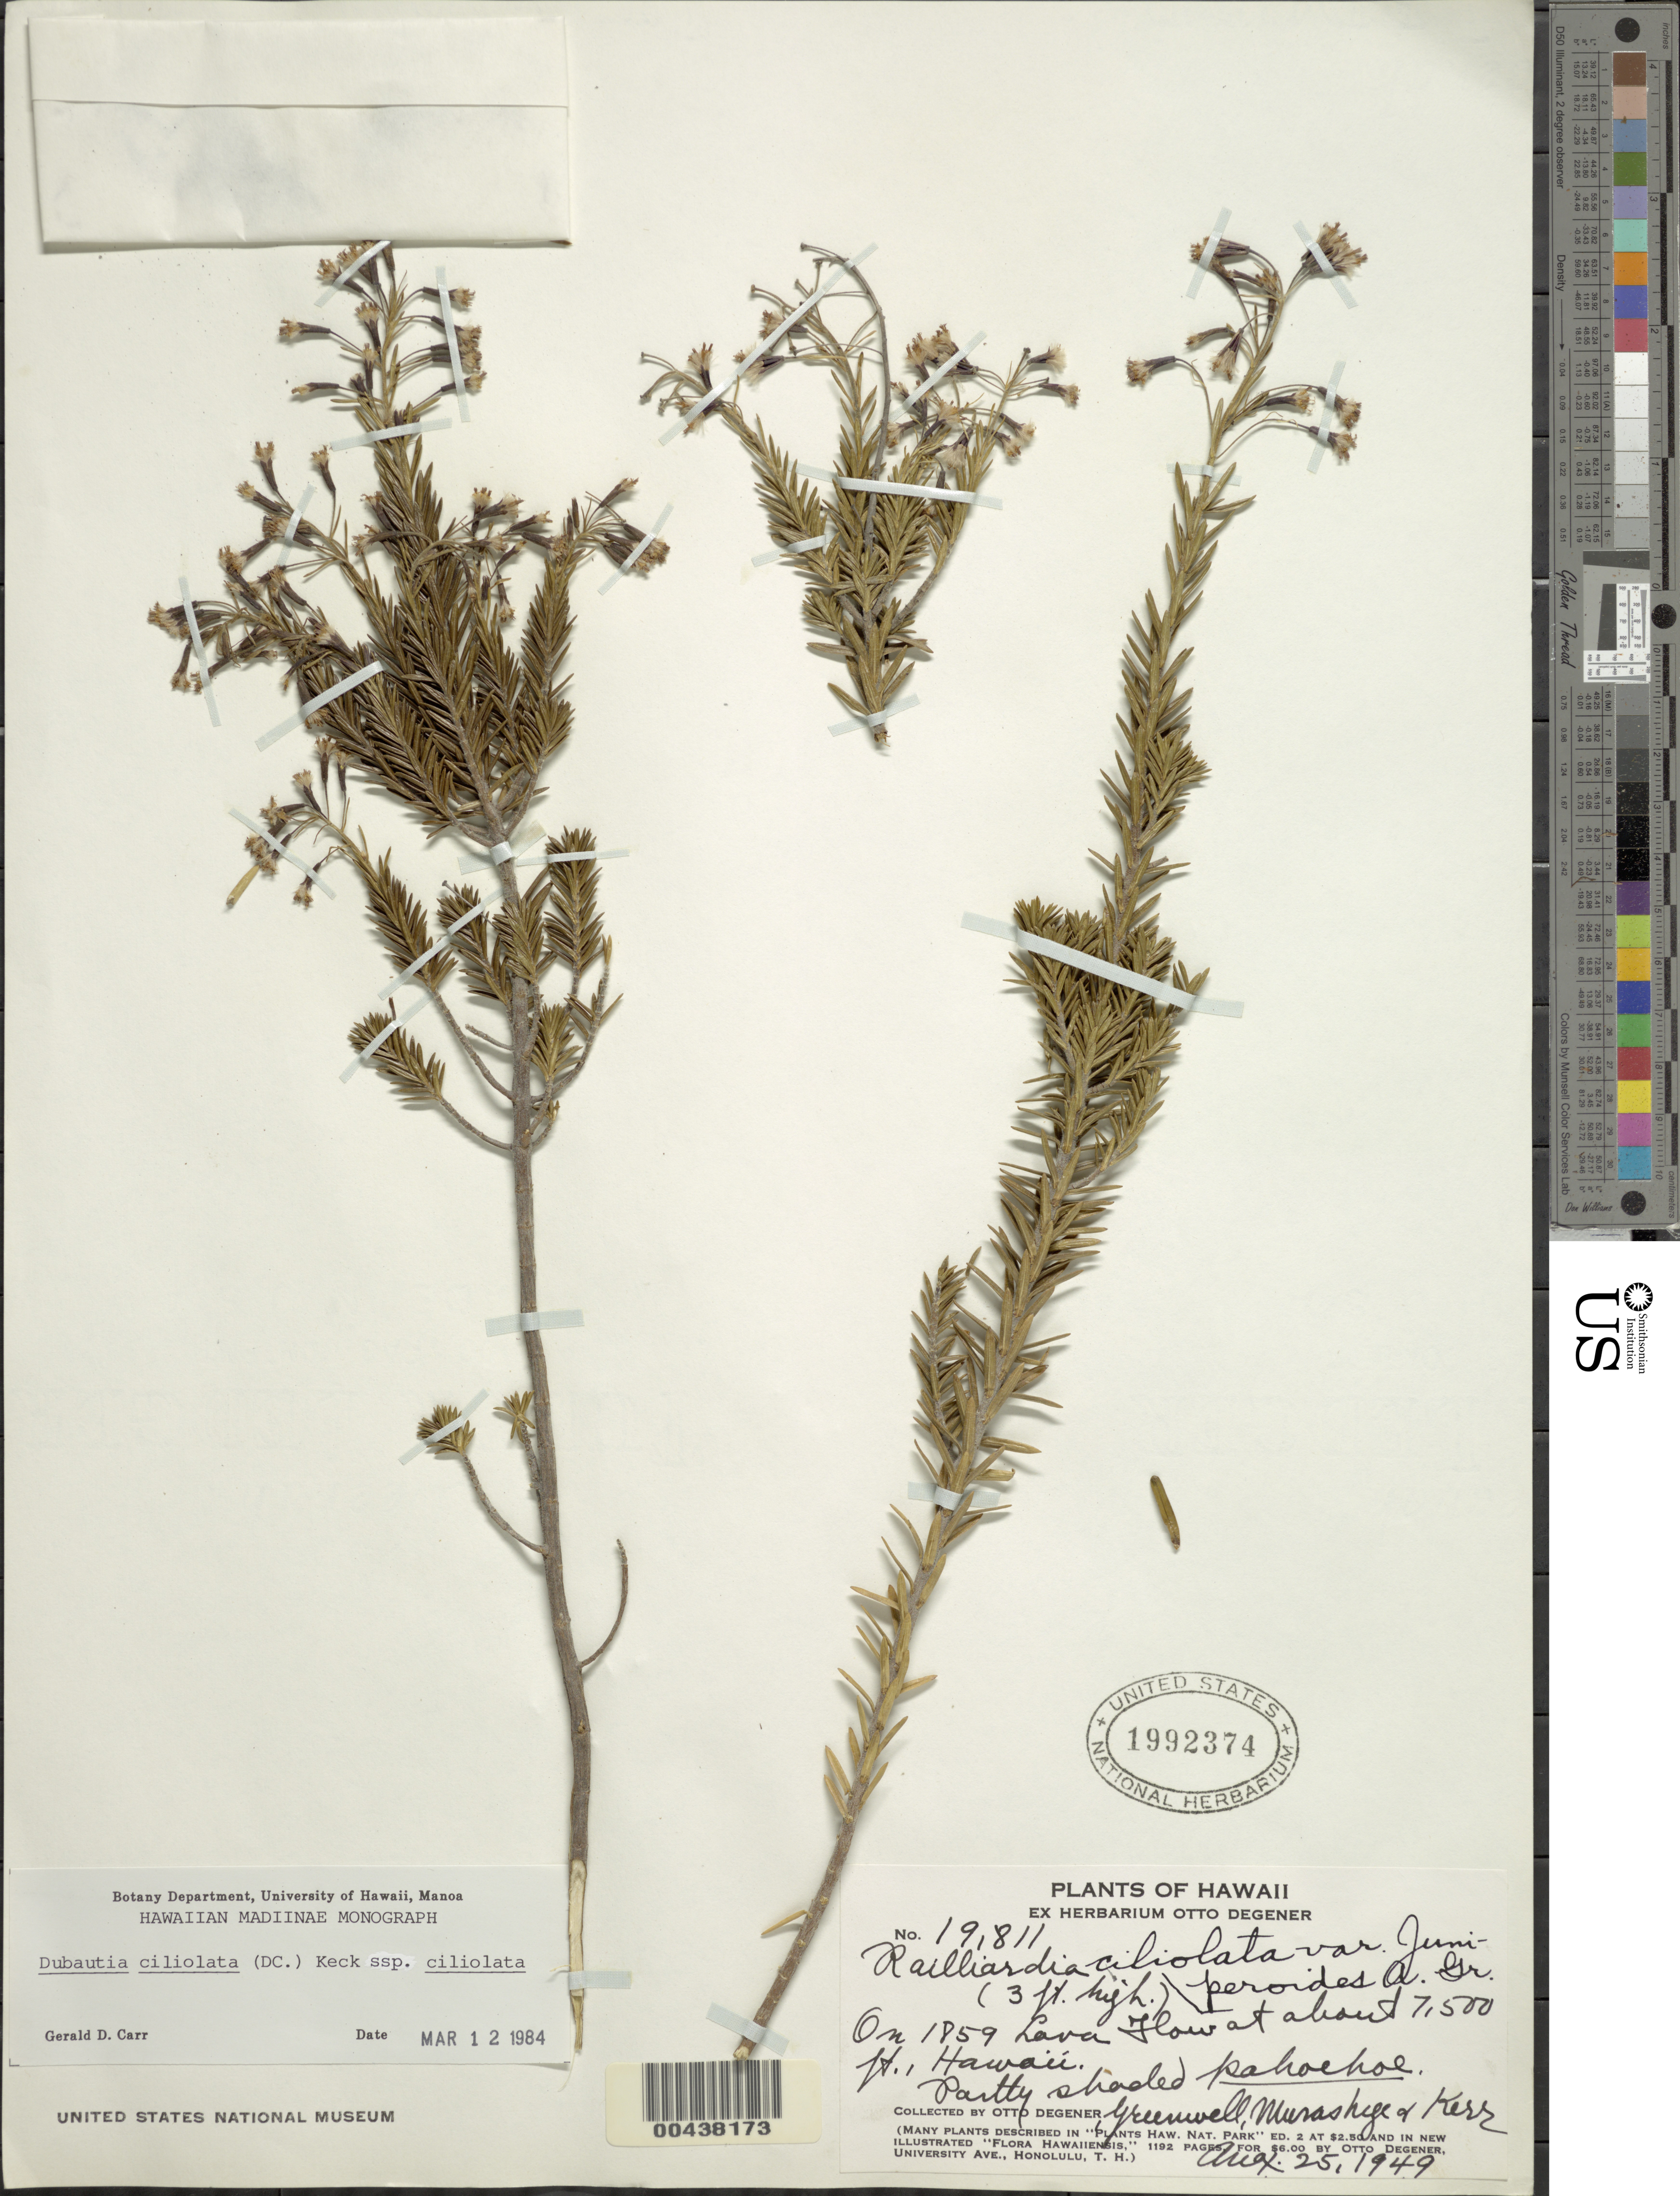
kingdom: Plantae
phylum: Tracheophyta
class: Magnoliopsida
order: Asterales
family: Asteraceae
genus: Dubautia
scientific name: Dubautia ciliolata subsp. ciliolata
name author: (DC.) D.D. Keck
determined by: Carr, G. D.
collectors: O. Degener, -. Greenwell, T. Murashige & Kerr, --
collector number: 19811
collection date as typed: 25 Aug 1949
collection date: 1949-08-25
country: United States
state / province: Hawaii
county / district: Hawaii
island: Hawaii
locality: on 1859 Lava Flow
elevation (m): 2286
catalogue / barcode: US 1992374